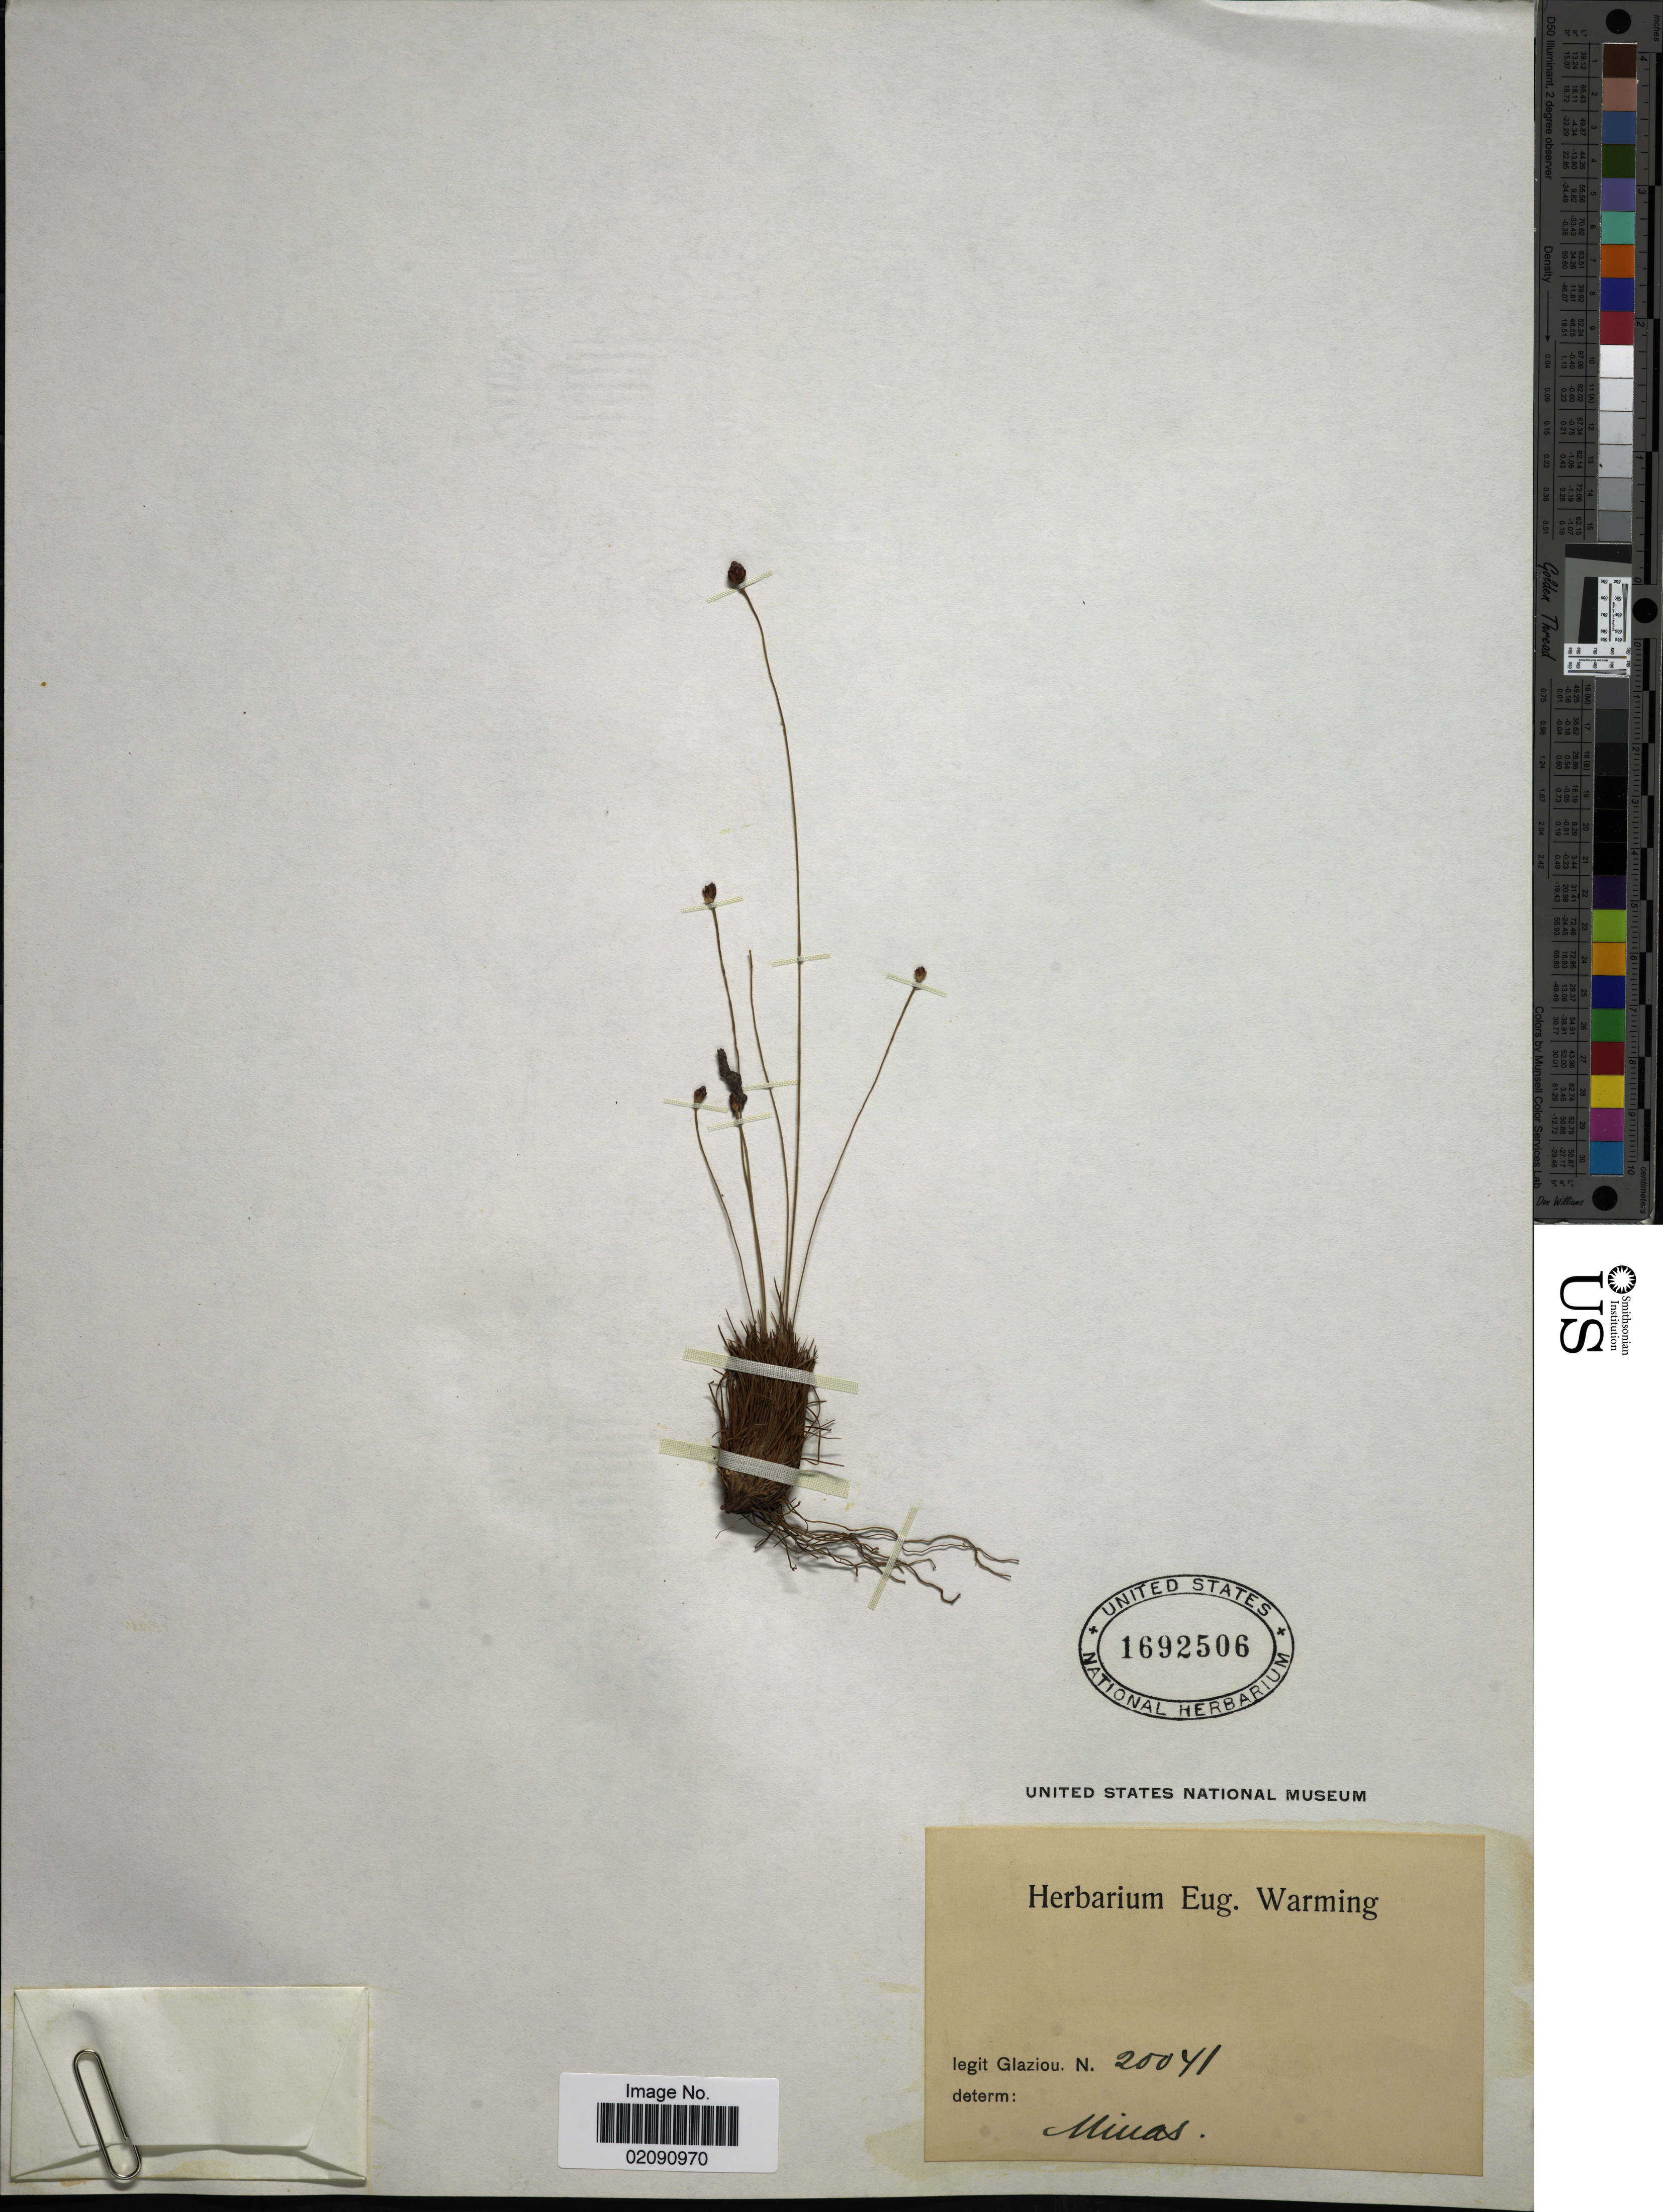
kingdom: Plantae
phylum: Tracheophyta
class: Liliopsida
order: Poales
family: Cyperaceae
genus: Bulbostylis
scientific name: Bulbostylis conifera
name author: (Kunth) C.B. Clarke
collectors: Glaziou, --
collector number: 20041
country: Brazil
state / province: Minas Gerais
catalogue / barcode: US 1692506